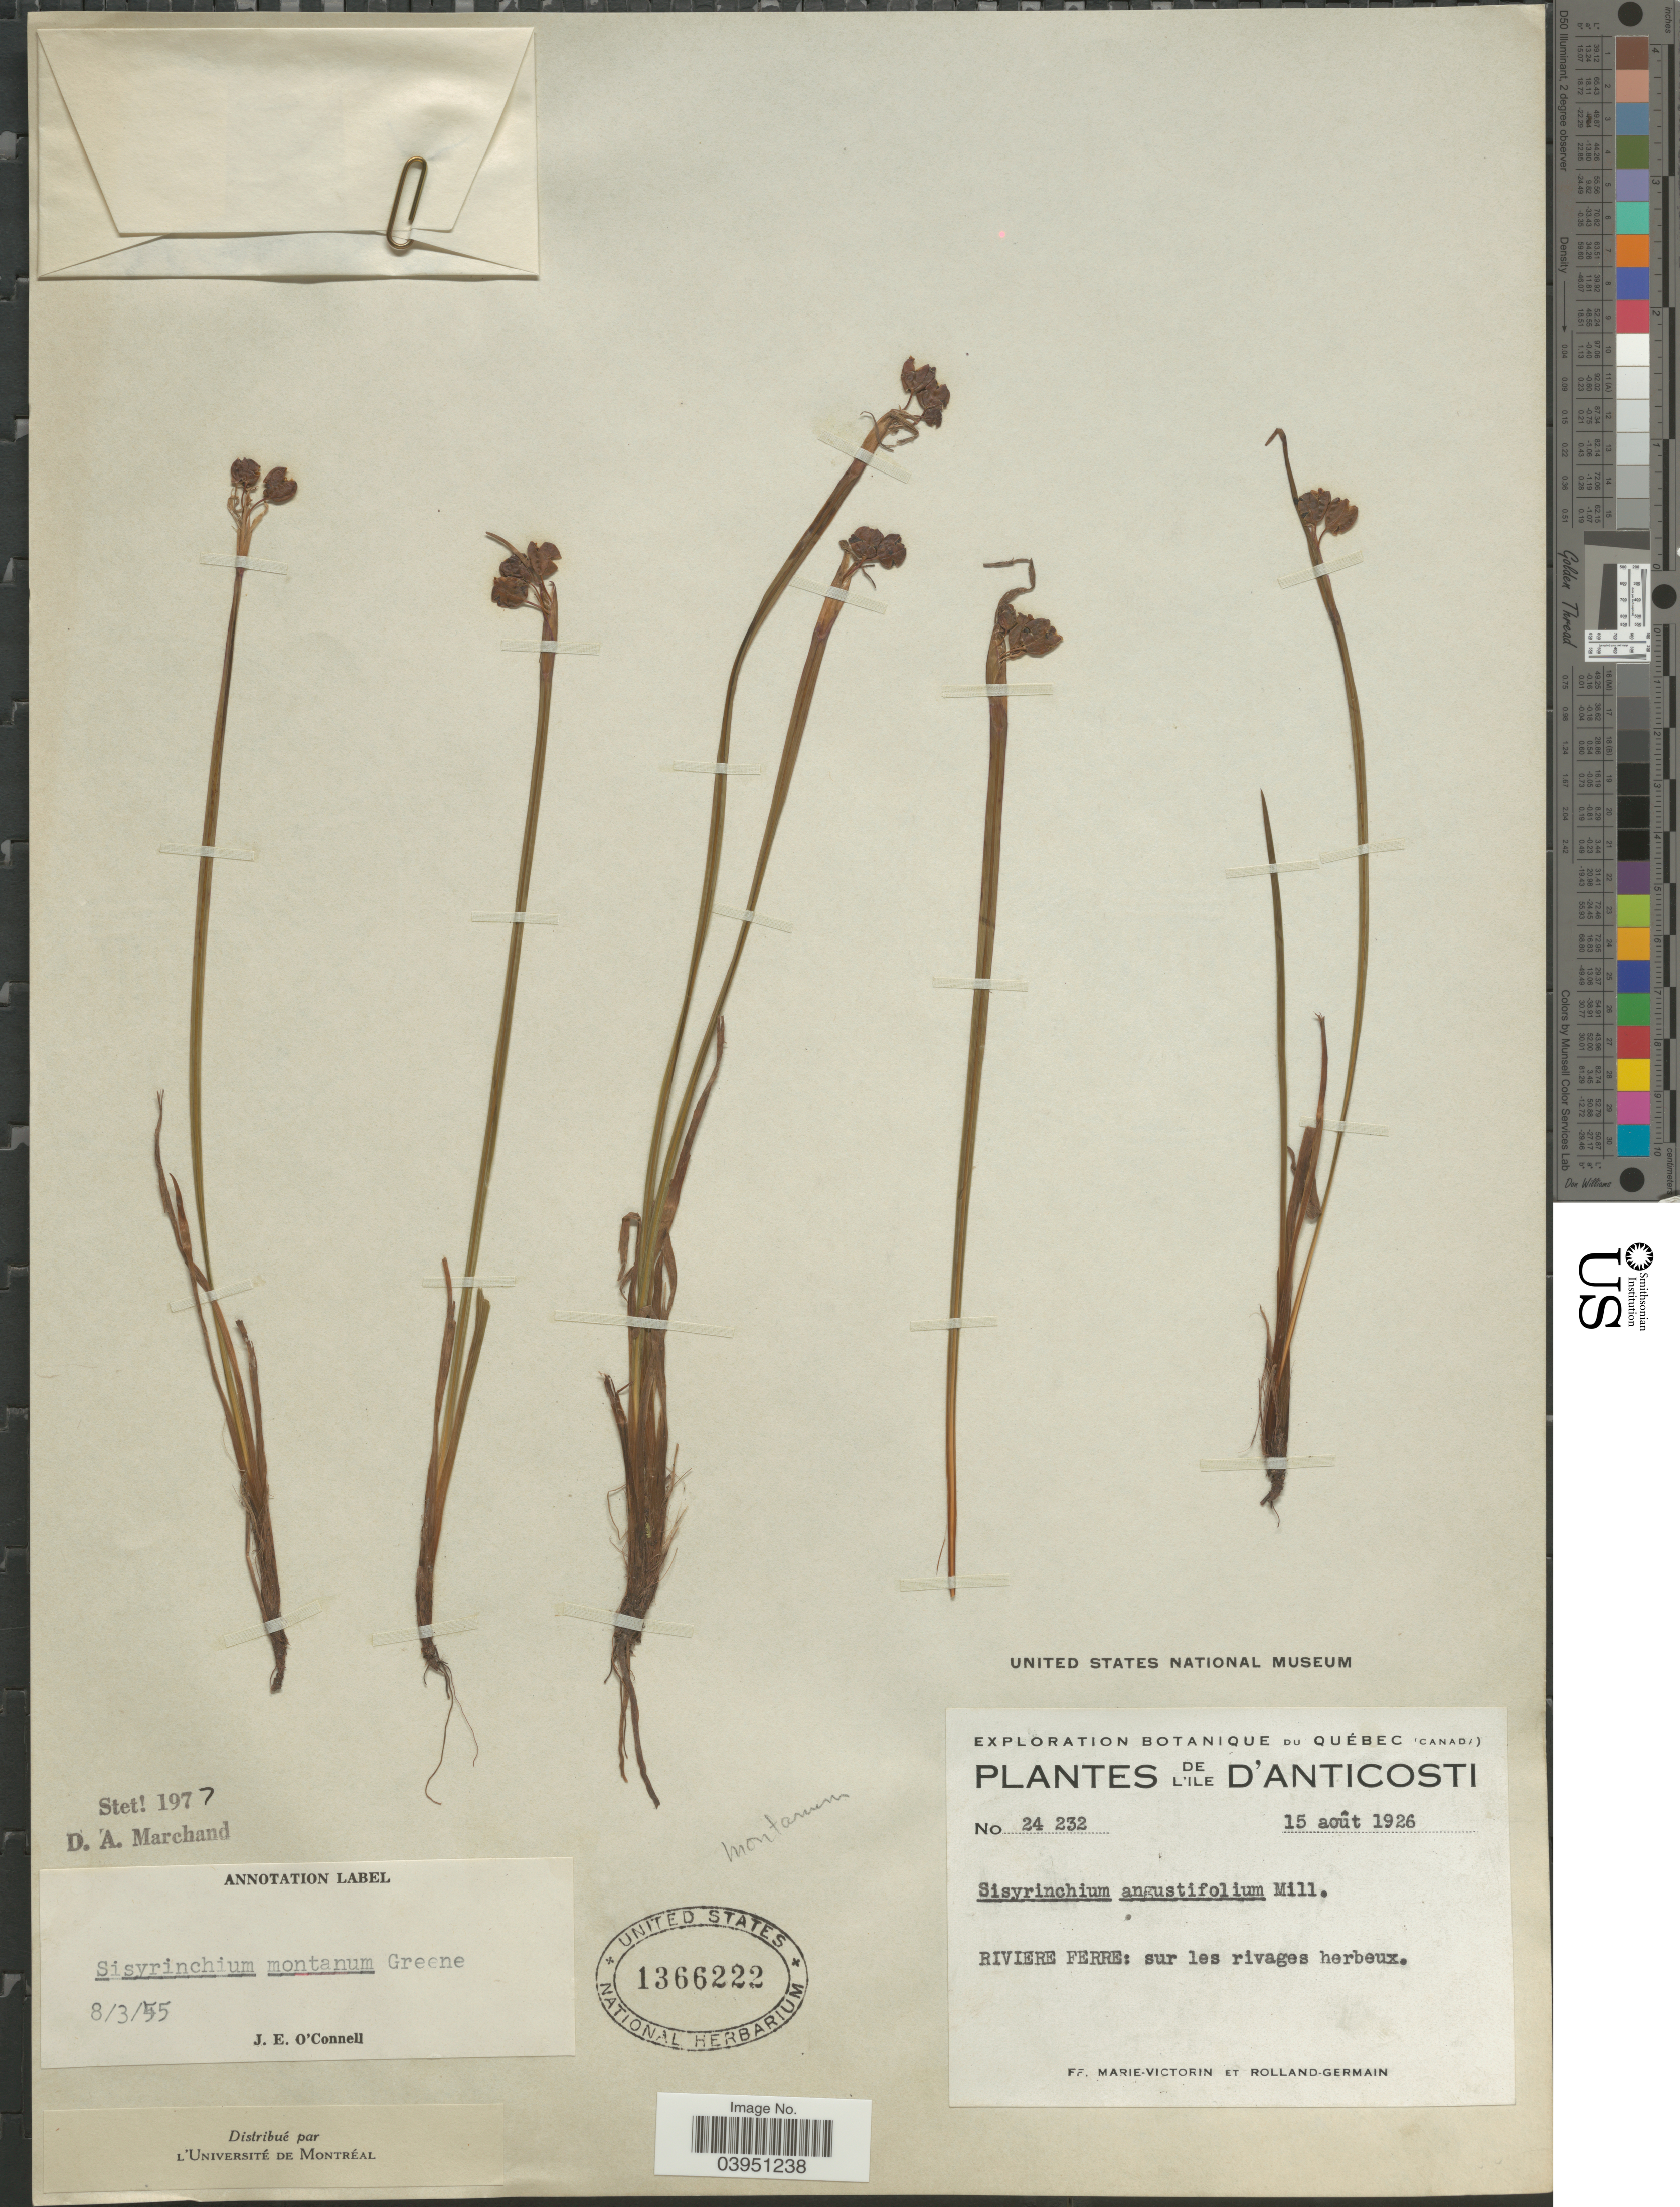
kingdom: Plantae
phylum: Tracheophyta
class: Liliopsida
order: Asparagales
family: Iridaceae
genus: Sisyrinchium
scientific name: Sisyrinchium montanum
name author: Greene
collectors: F. Marie-Victorin & Rolland-Germain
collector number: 24232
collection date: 1926-08-15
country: Canada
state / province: Quebec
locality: L'ile D'Anticosta. Riviere Ferre: sur les rivages herbeux.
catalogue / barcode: US 1366222